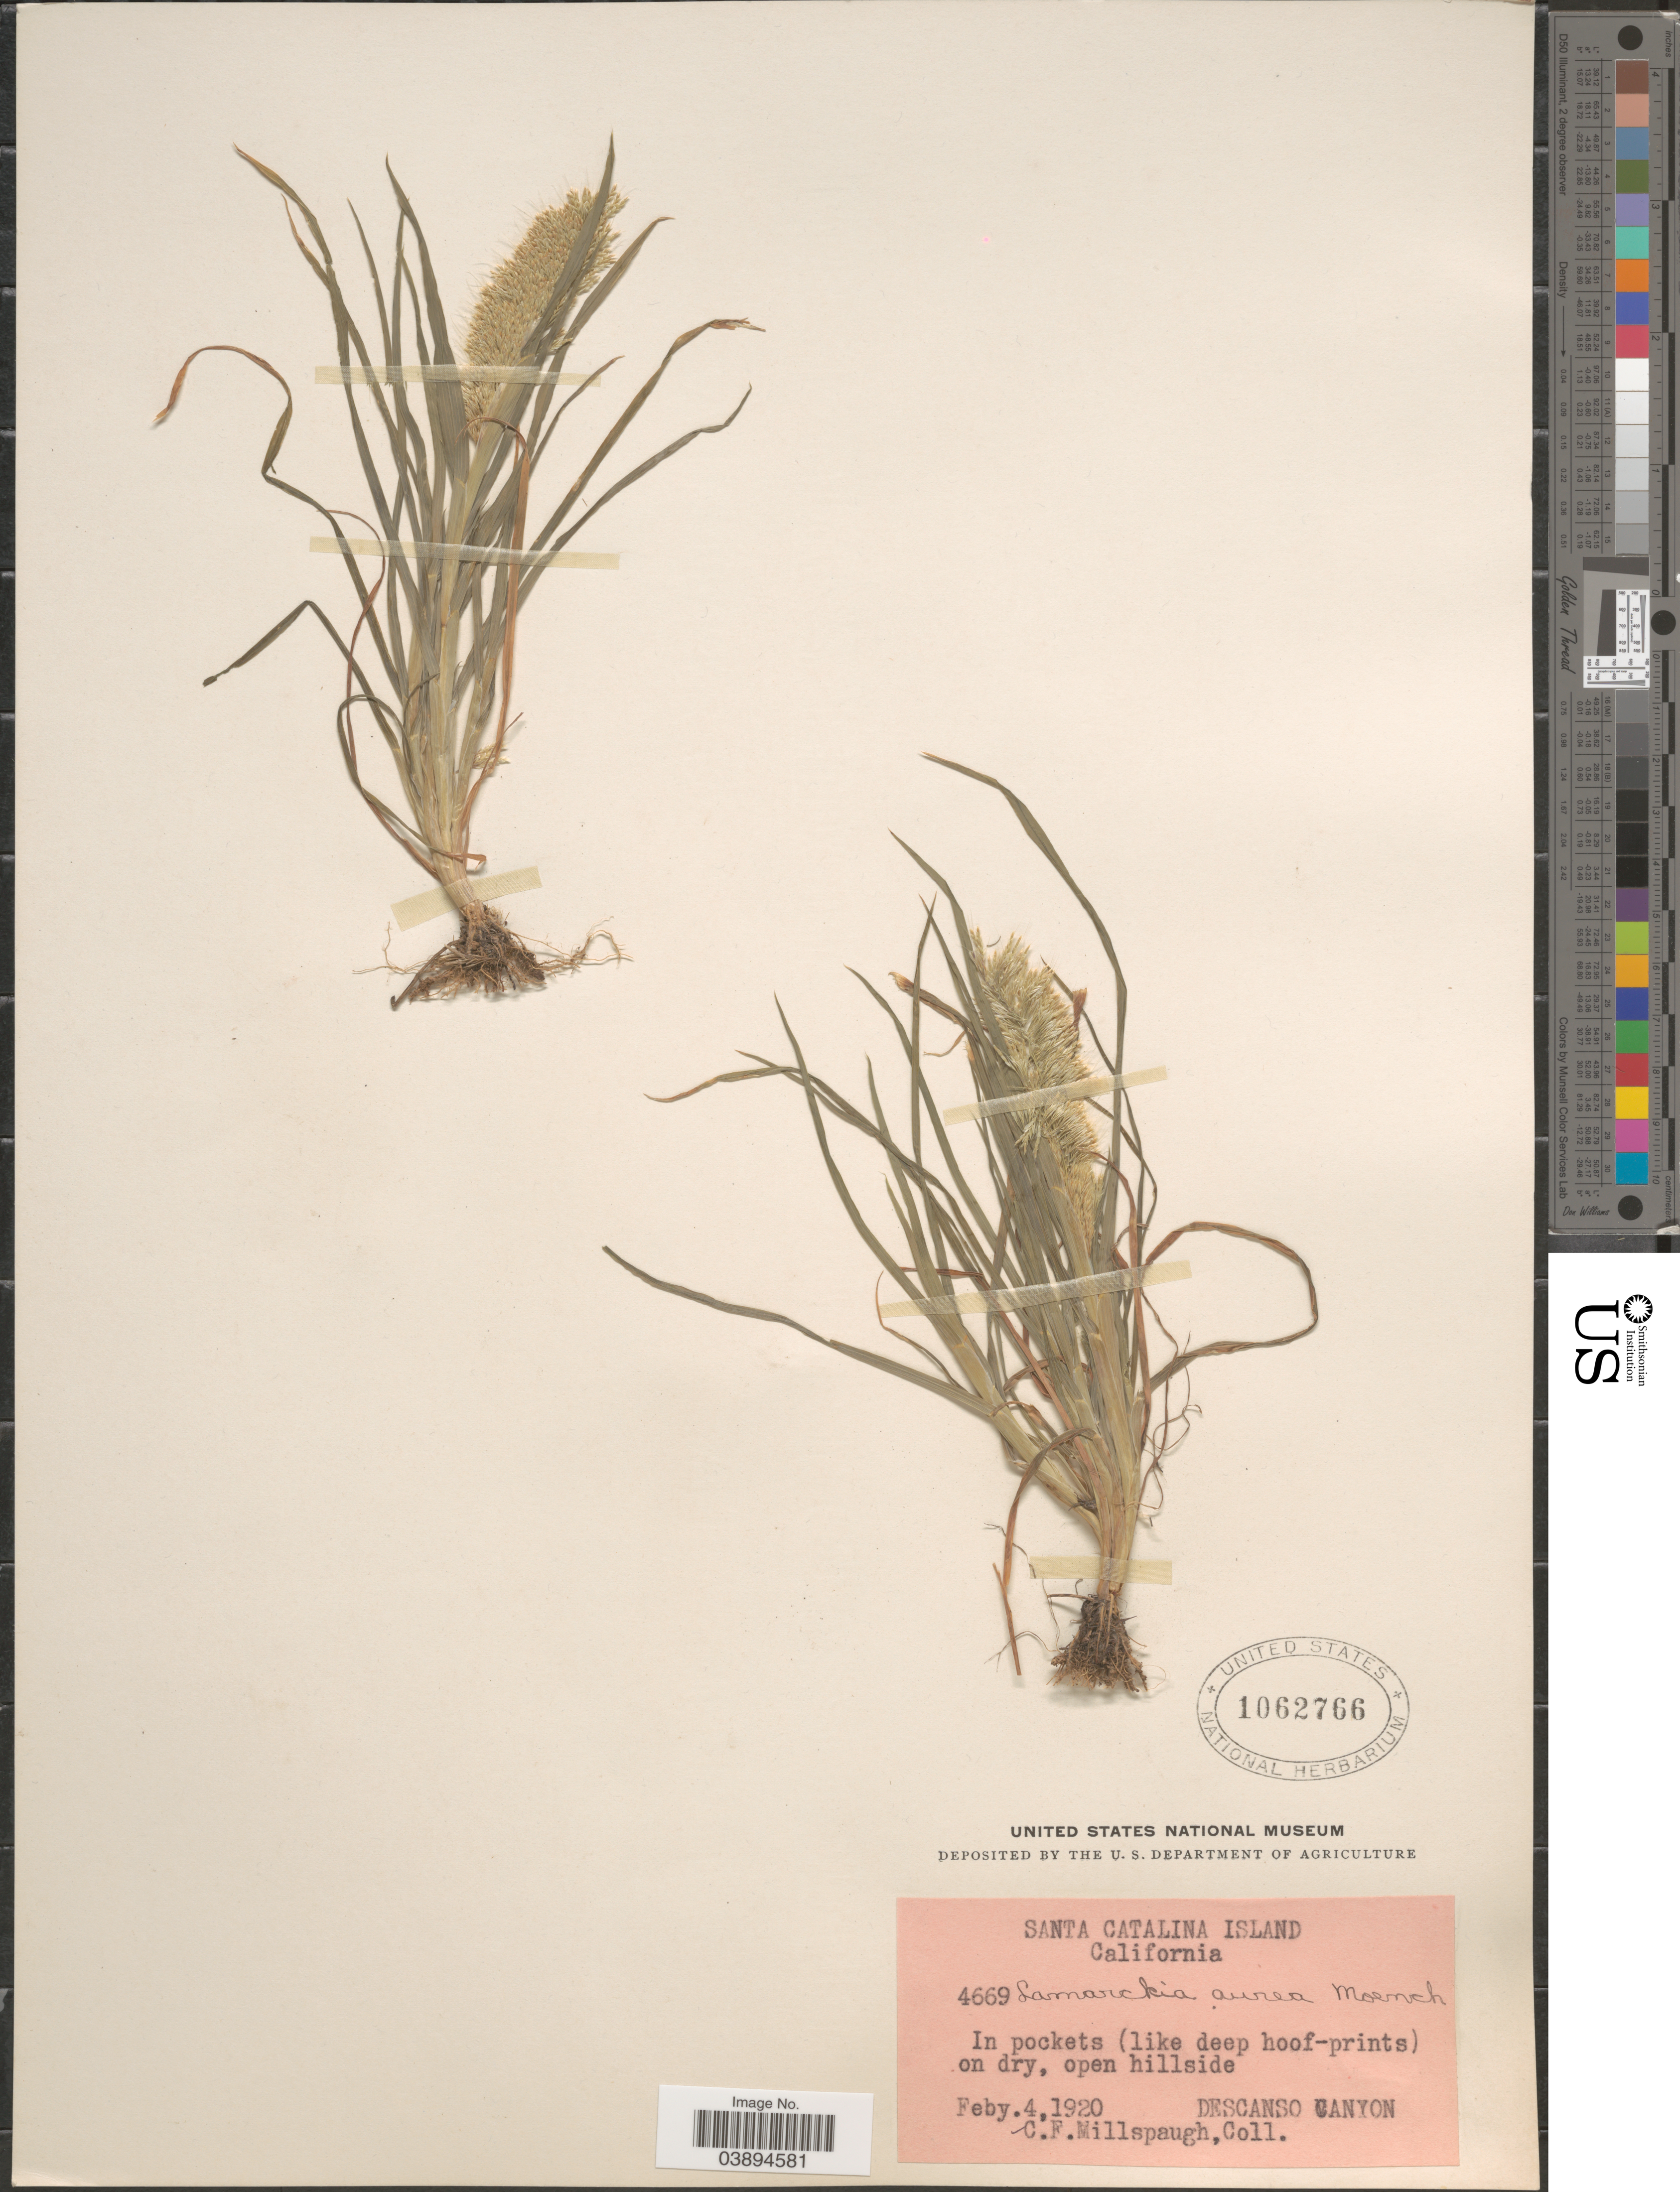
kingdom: Plantae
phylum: Tracheophyta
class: Liliopsida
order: Poales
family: Poaceae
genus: Lamarckia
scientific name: Lamarckia aurea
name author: (L.) Moench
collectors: C. F. Millspaugh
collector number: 4669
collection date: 1920-02-04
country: United States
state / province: California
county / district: Los Angeles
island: Santa Catalina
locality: Santa Catalina Island. Descanso Canyon.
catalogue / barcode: US 1062766